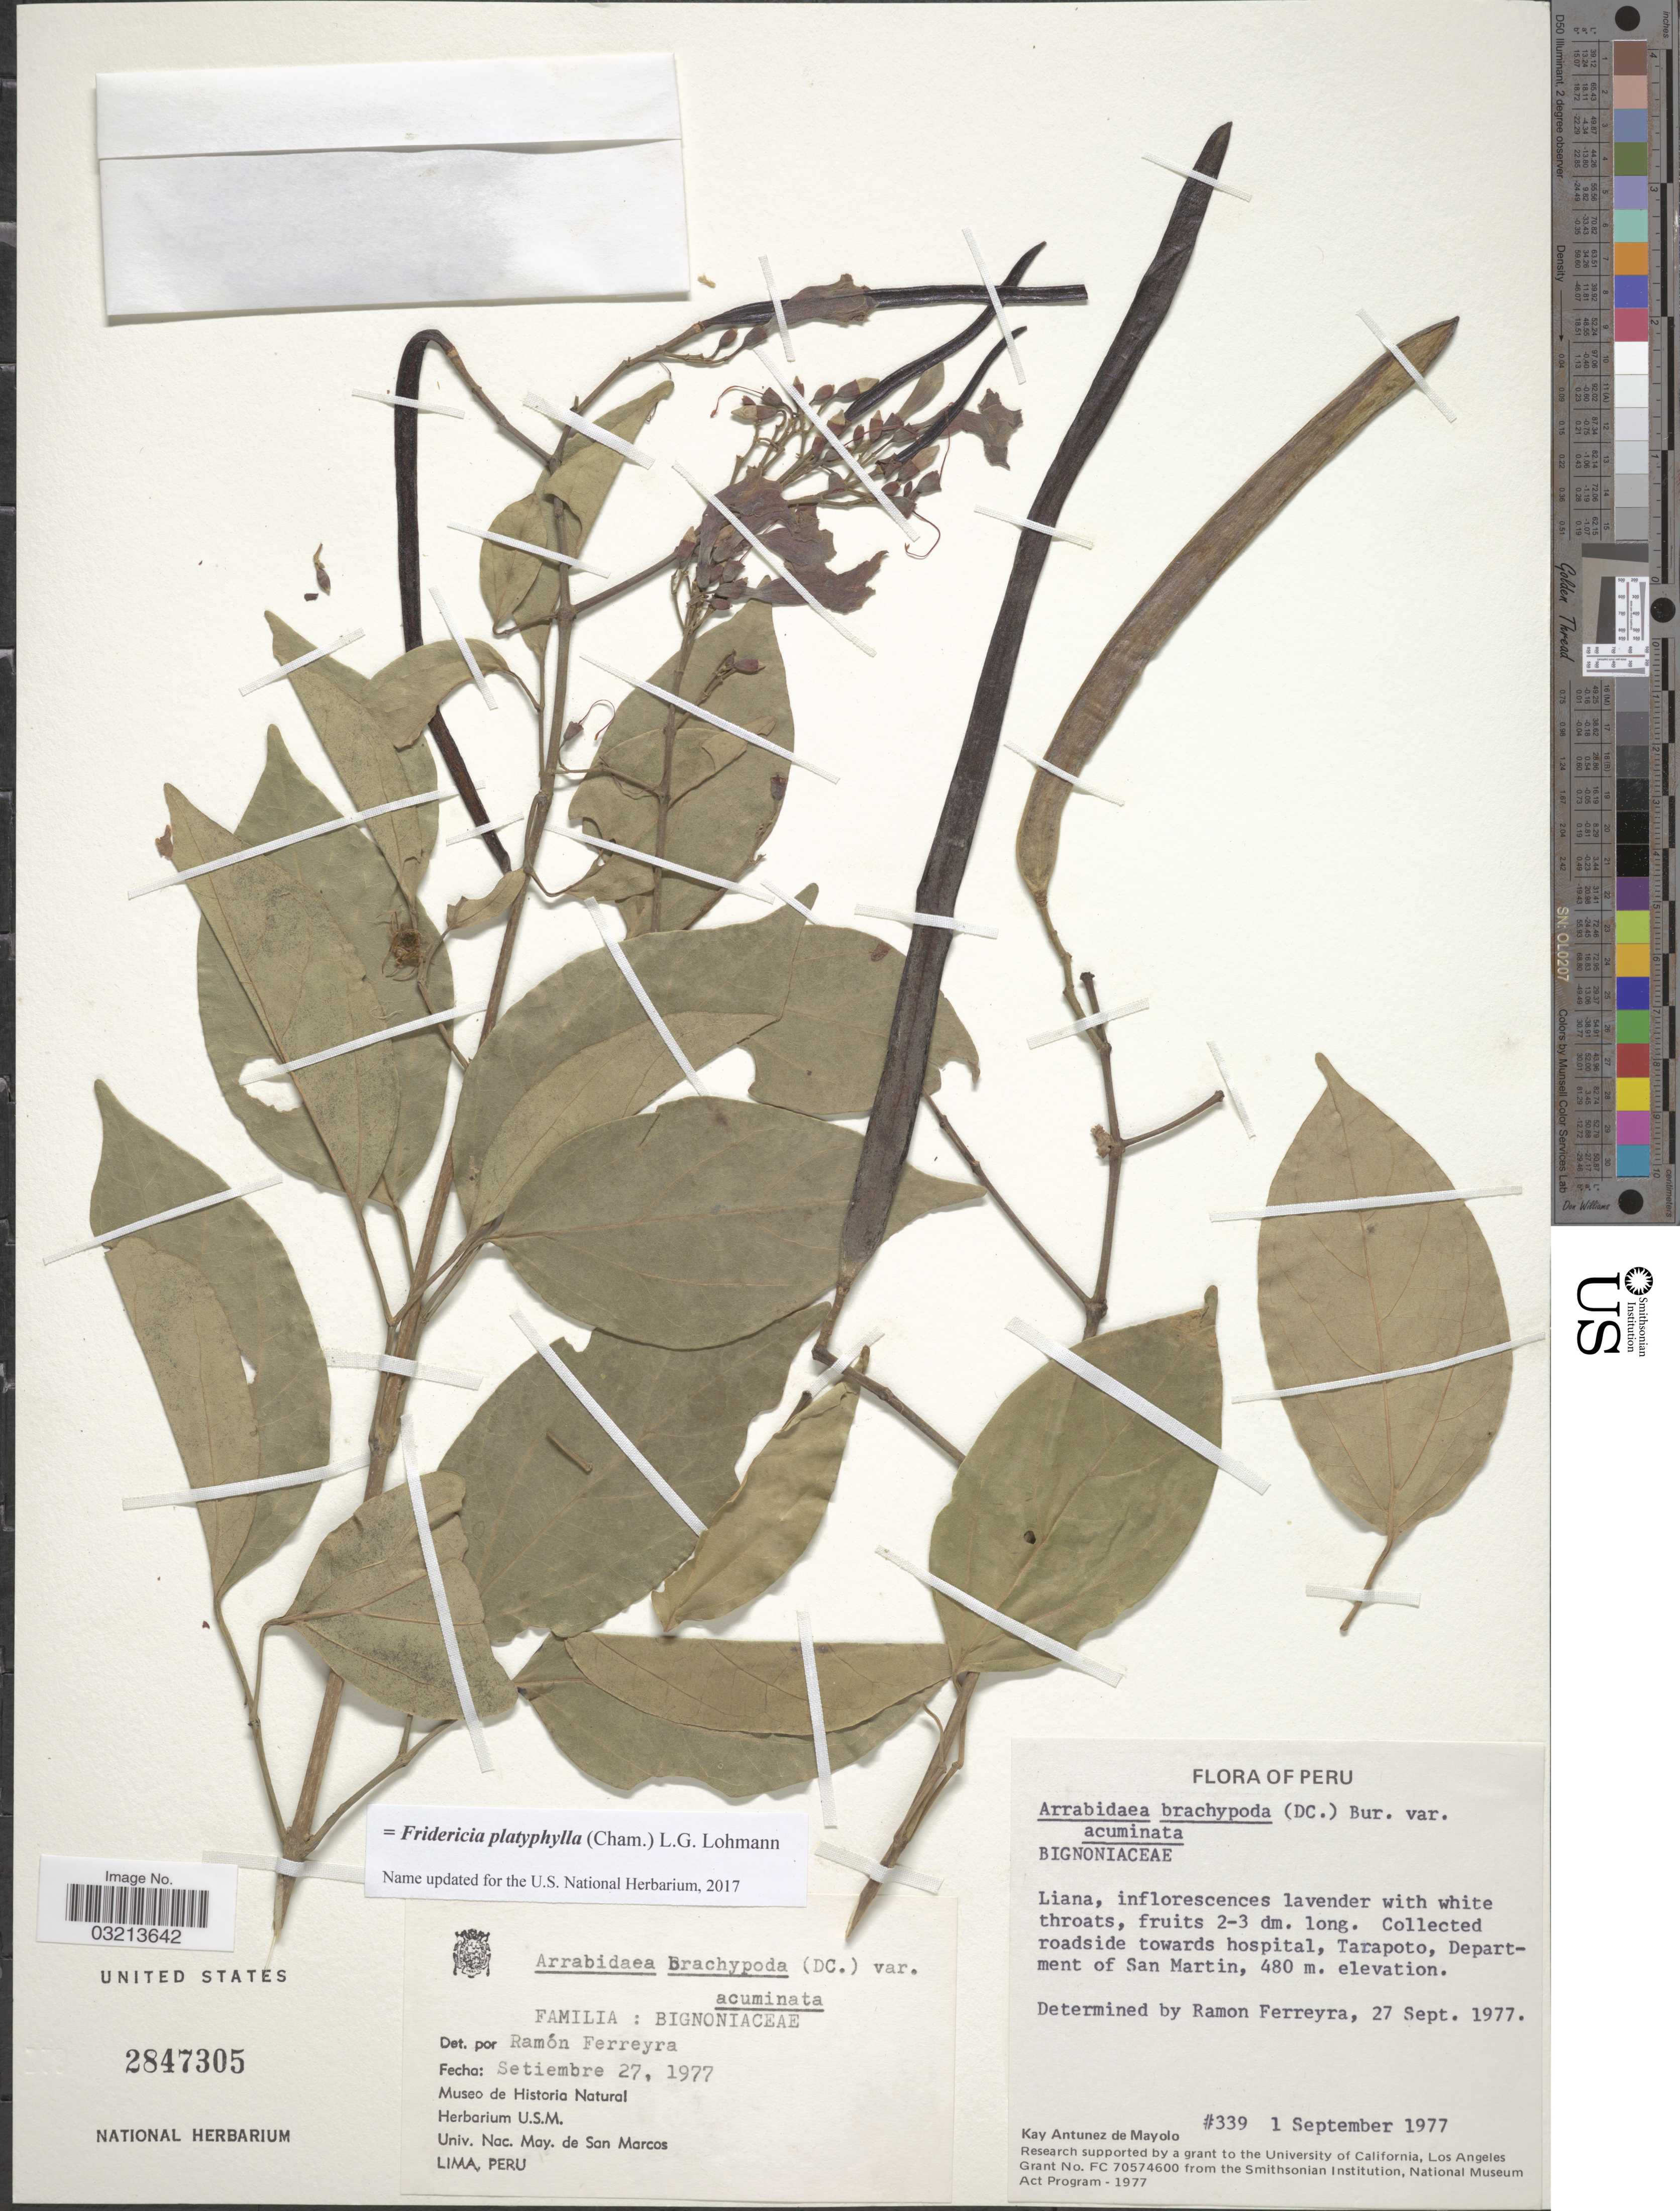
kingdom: Plantae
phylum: Tracheophyta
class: Magnoliopsida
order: Lamiales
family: Bignoniaceae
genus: Fridericia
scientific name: Fridericia platyphylla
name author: (Cham.) L.G. Lohmann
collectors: K. Antunez de Mayolo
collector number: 339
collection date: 1977-09-01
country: Peru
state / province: San Martín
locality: Roadside towards hospital, Tarapoto, Department of San Martin.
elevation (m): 480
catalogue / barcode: US 2847305